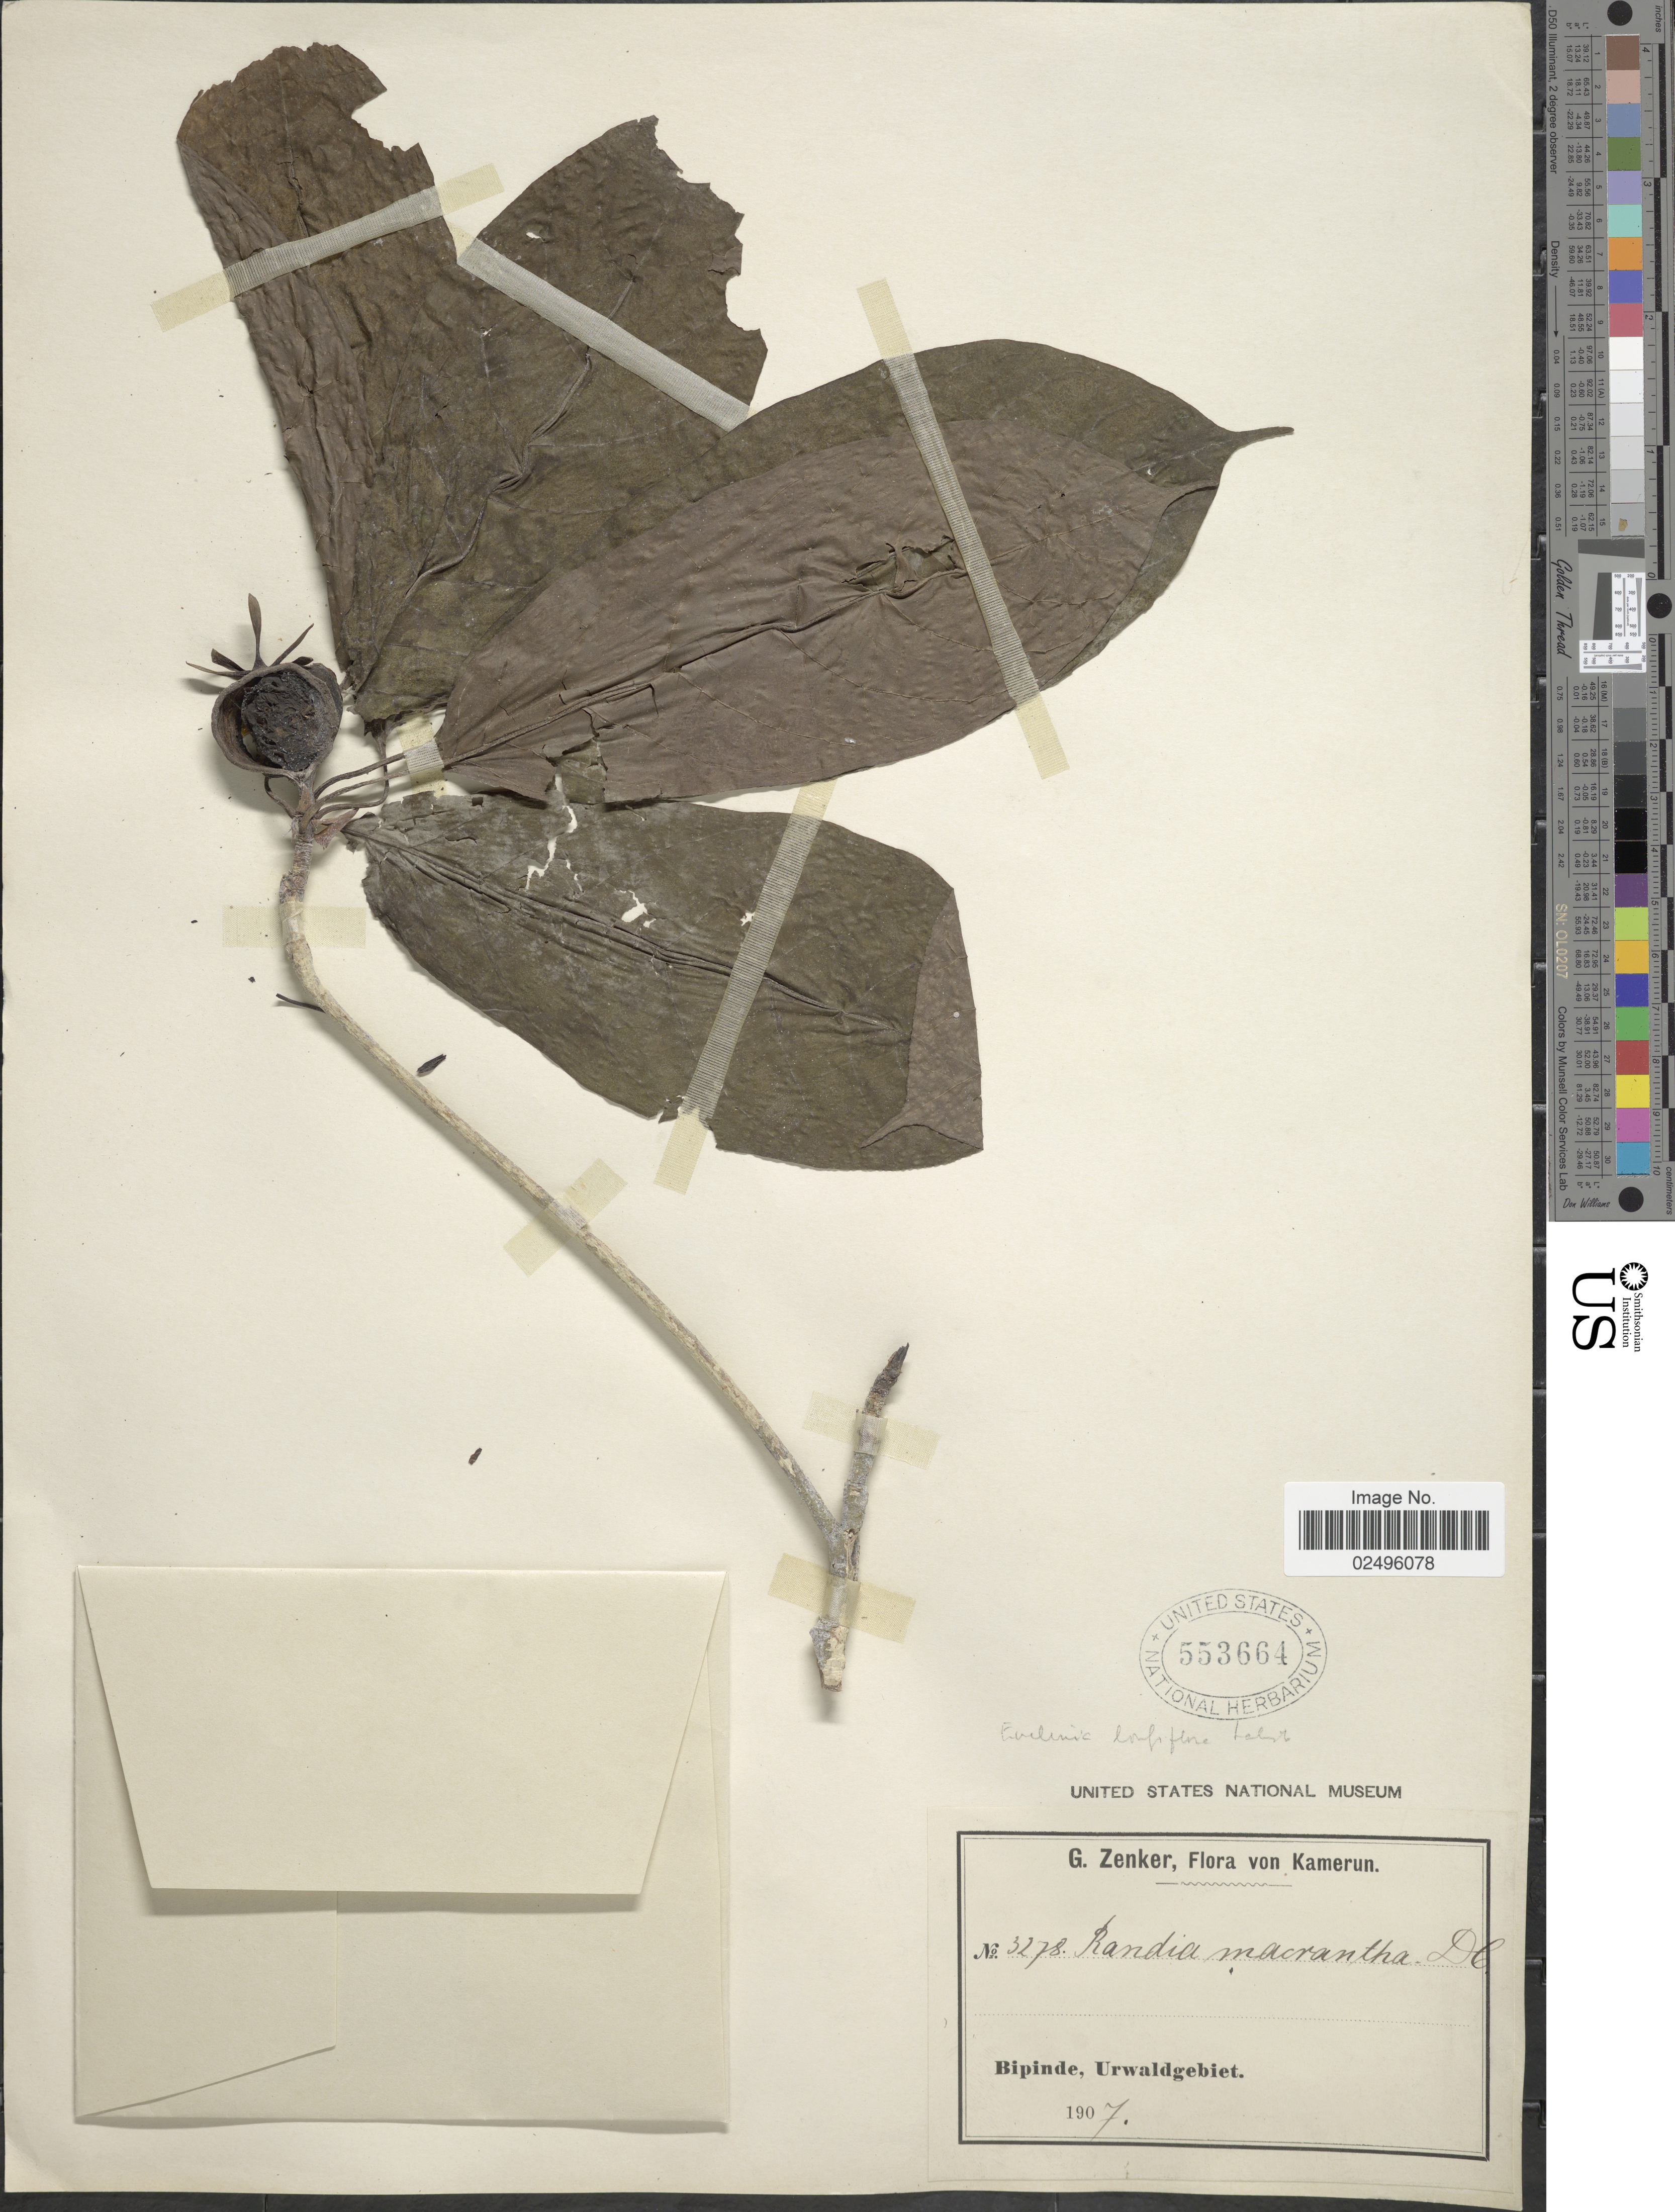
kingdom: Plantae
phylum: Tracheophyta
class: Magnoliopsida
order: Gentianales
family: Rubiaceae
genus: Euclinia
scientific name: Euclinia longiflora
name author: Salisb.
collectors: G. A. Zenker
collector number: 3278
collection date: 1907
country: Cameroon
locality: Bipinde, Urwaldgebiet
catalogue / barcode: US 553664